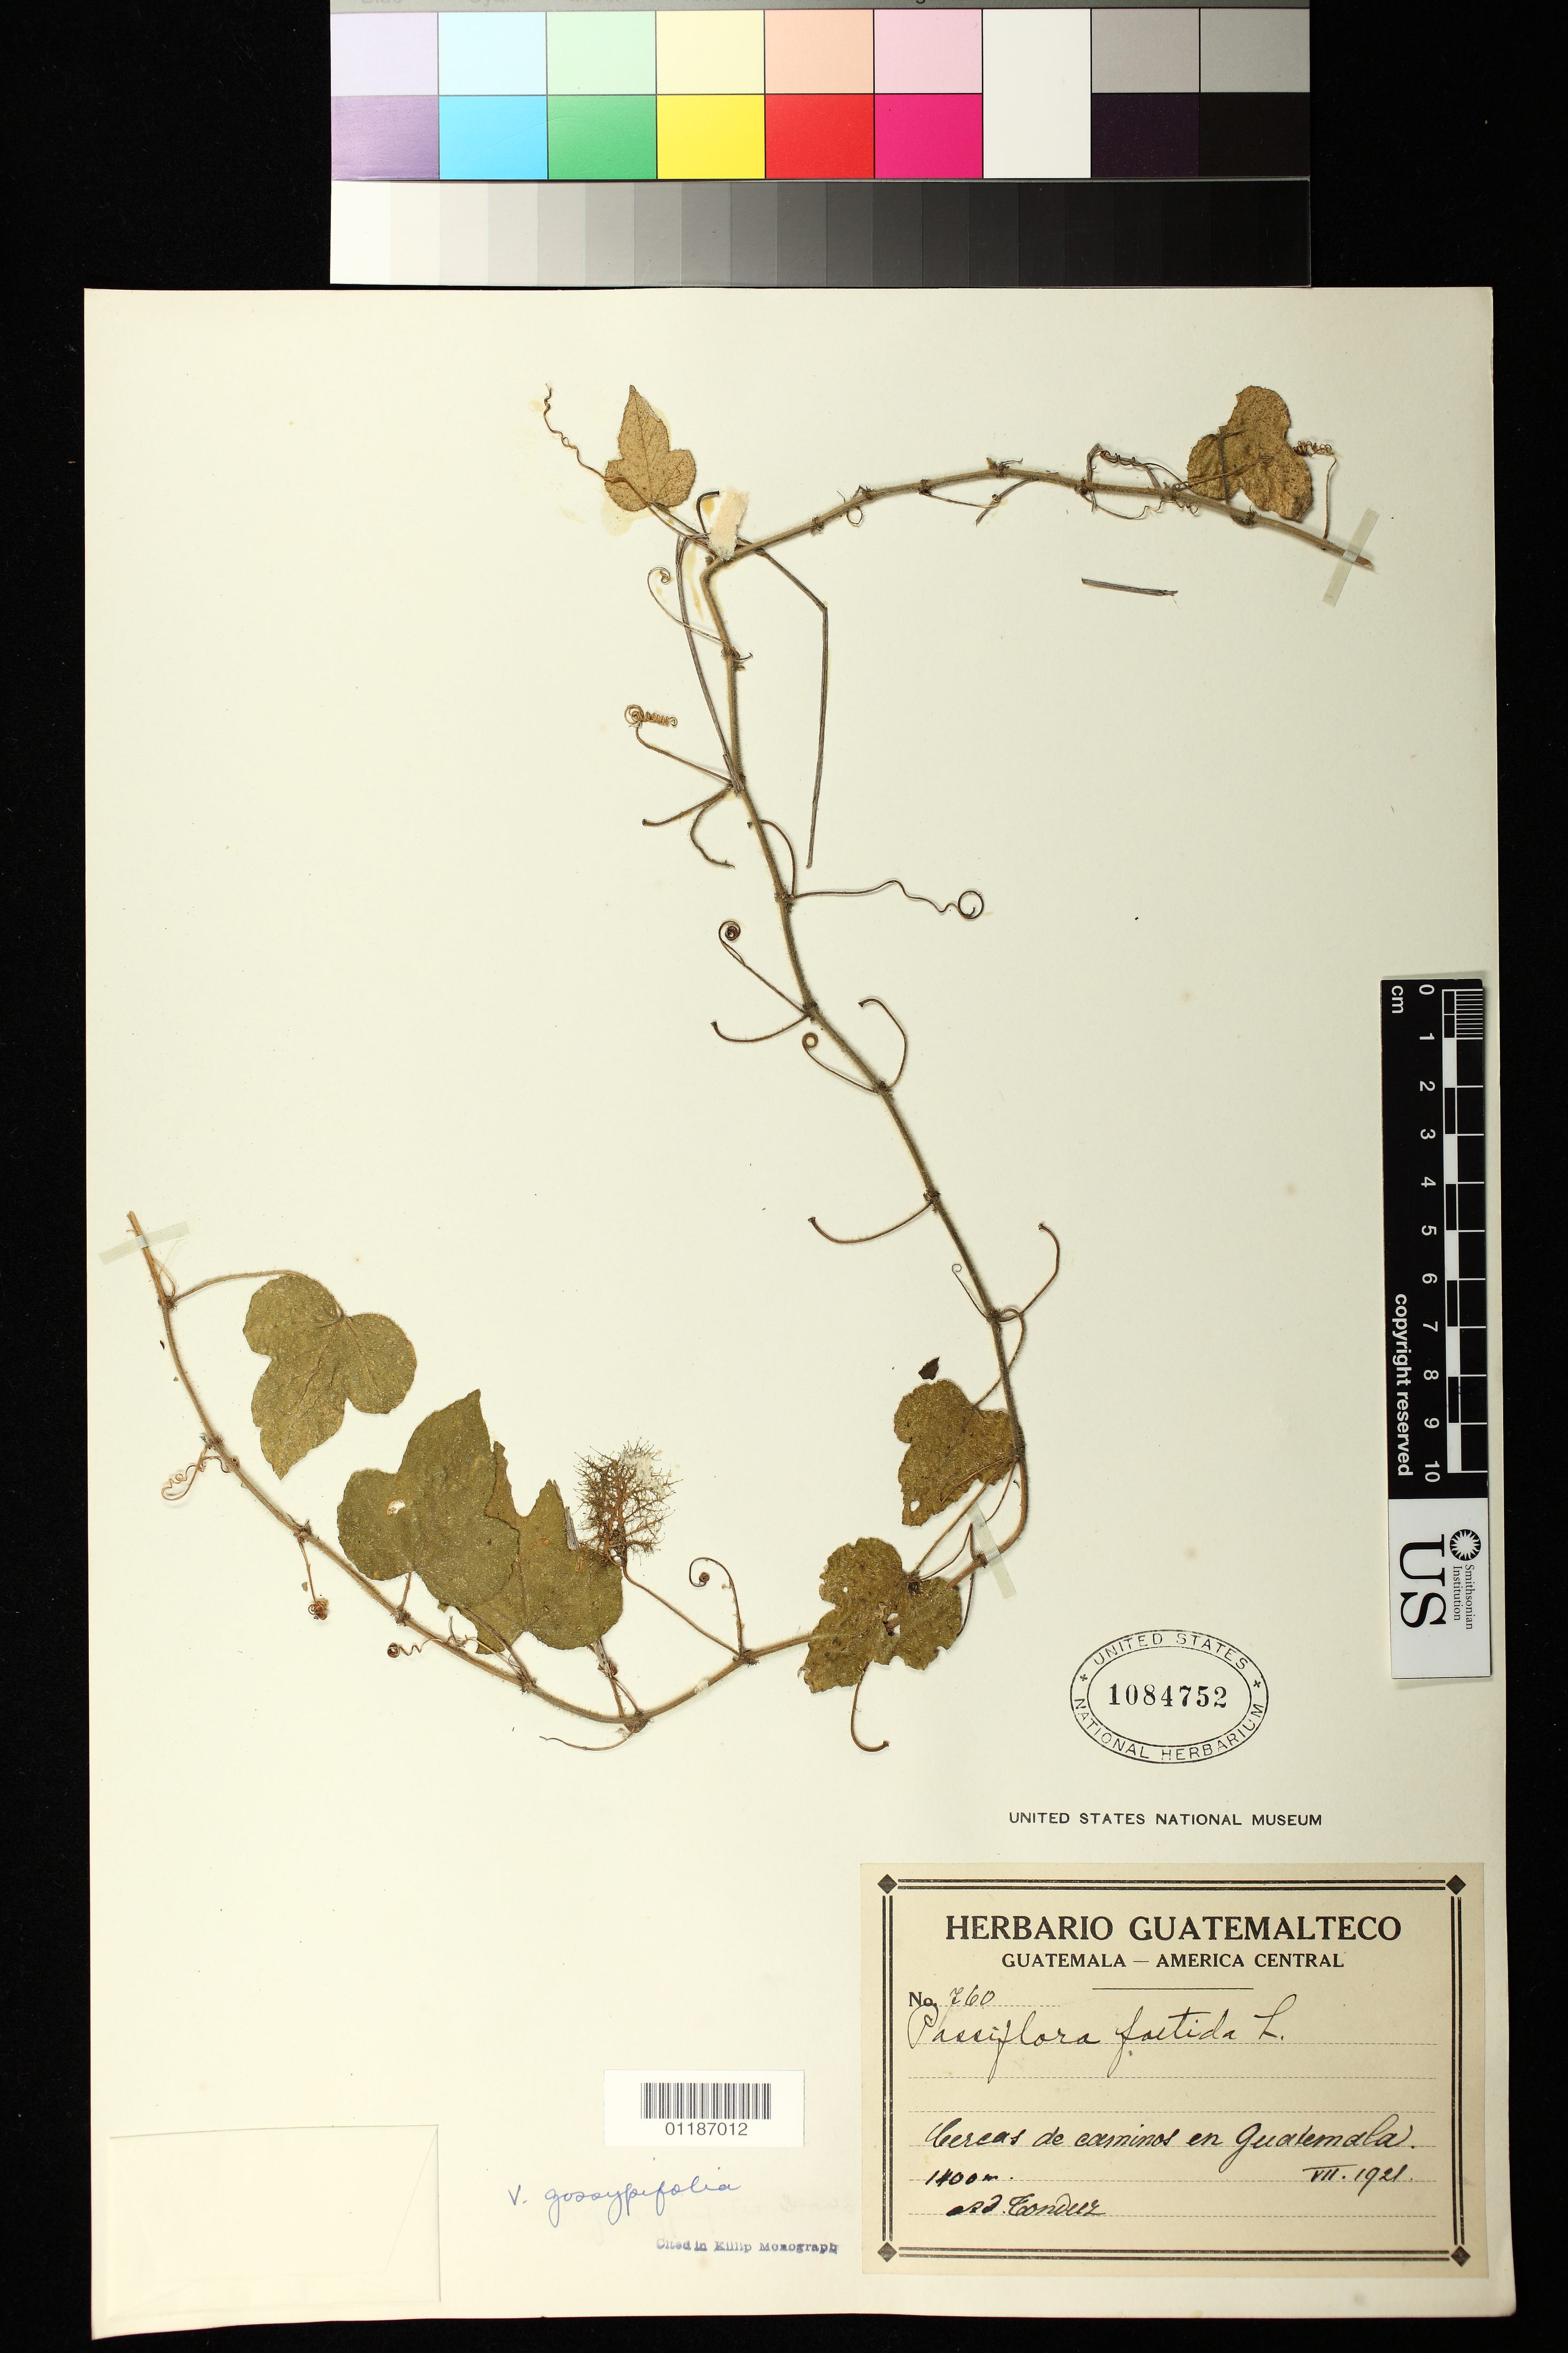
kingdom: Plantae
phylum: Tracheophyta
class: Magnoliopsida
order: Malpighiales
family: Passifloraceae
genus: Passiflora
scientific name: Passiflora foetida var. gossypiifolia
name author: (Desv.) Mast.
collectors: A. Tonduz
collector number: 760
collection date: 1921-07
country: Guatemala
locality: Cercas de caminos en Guatemala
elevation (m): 1400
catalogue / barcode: US 1084752